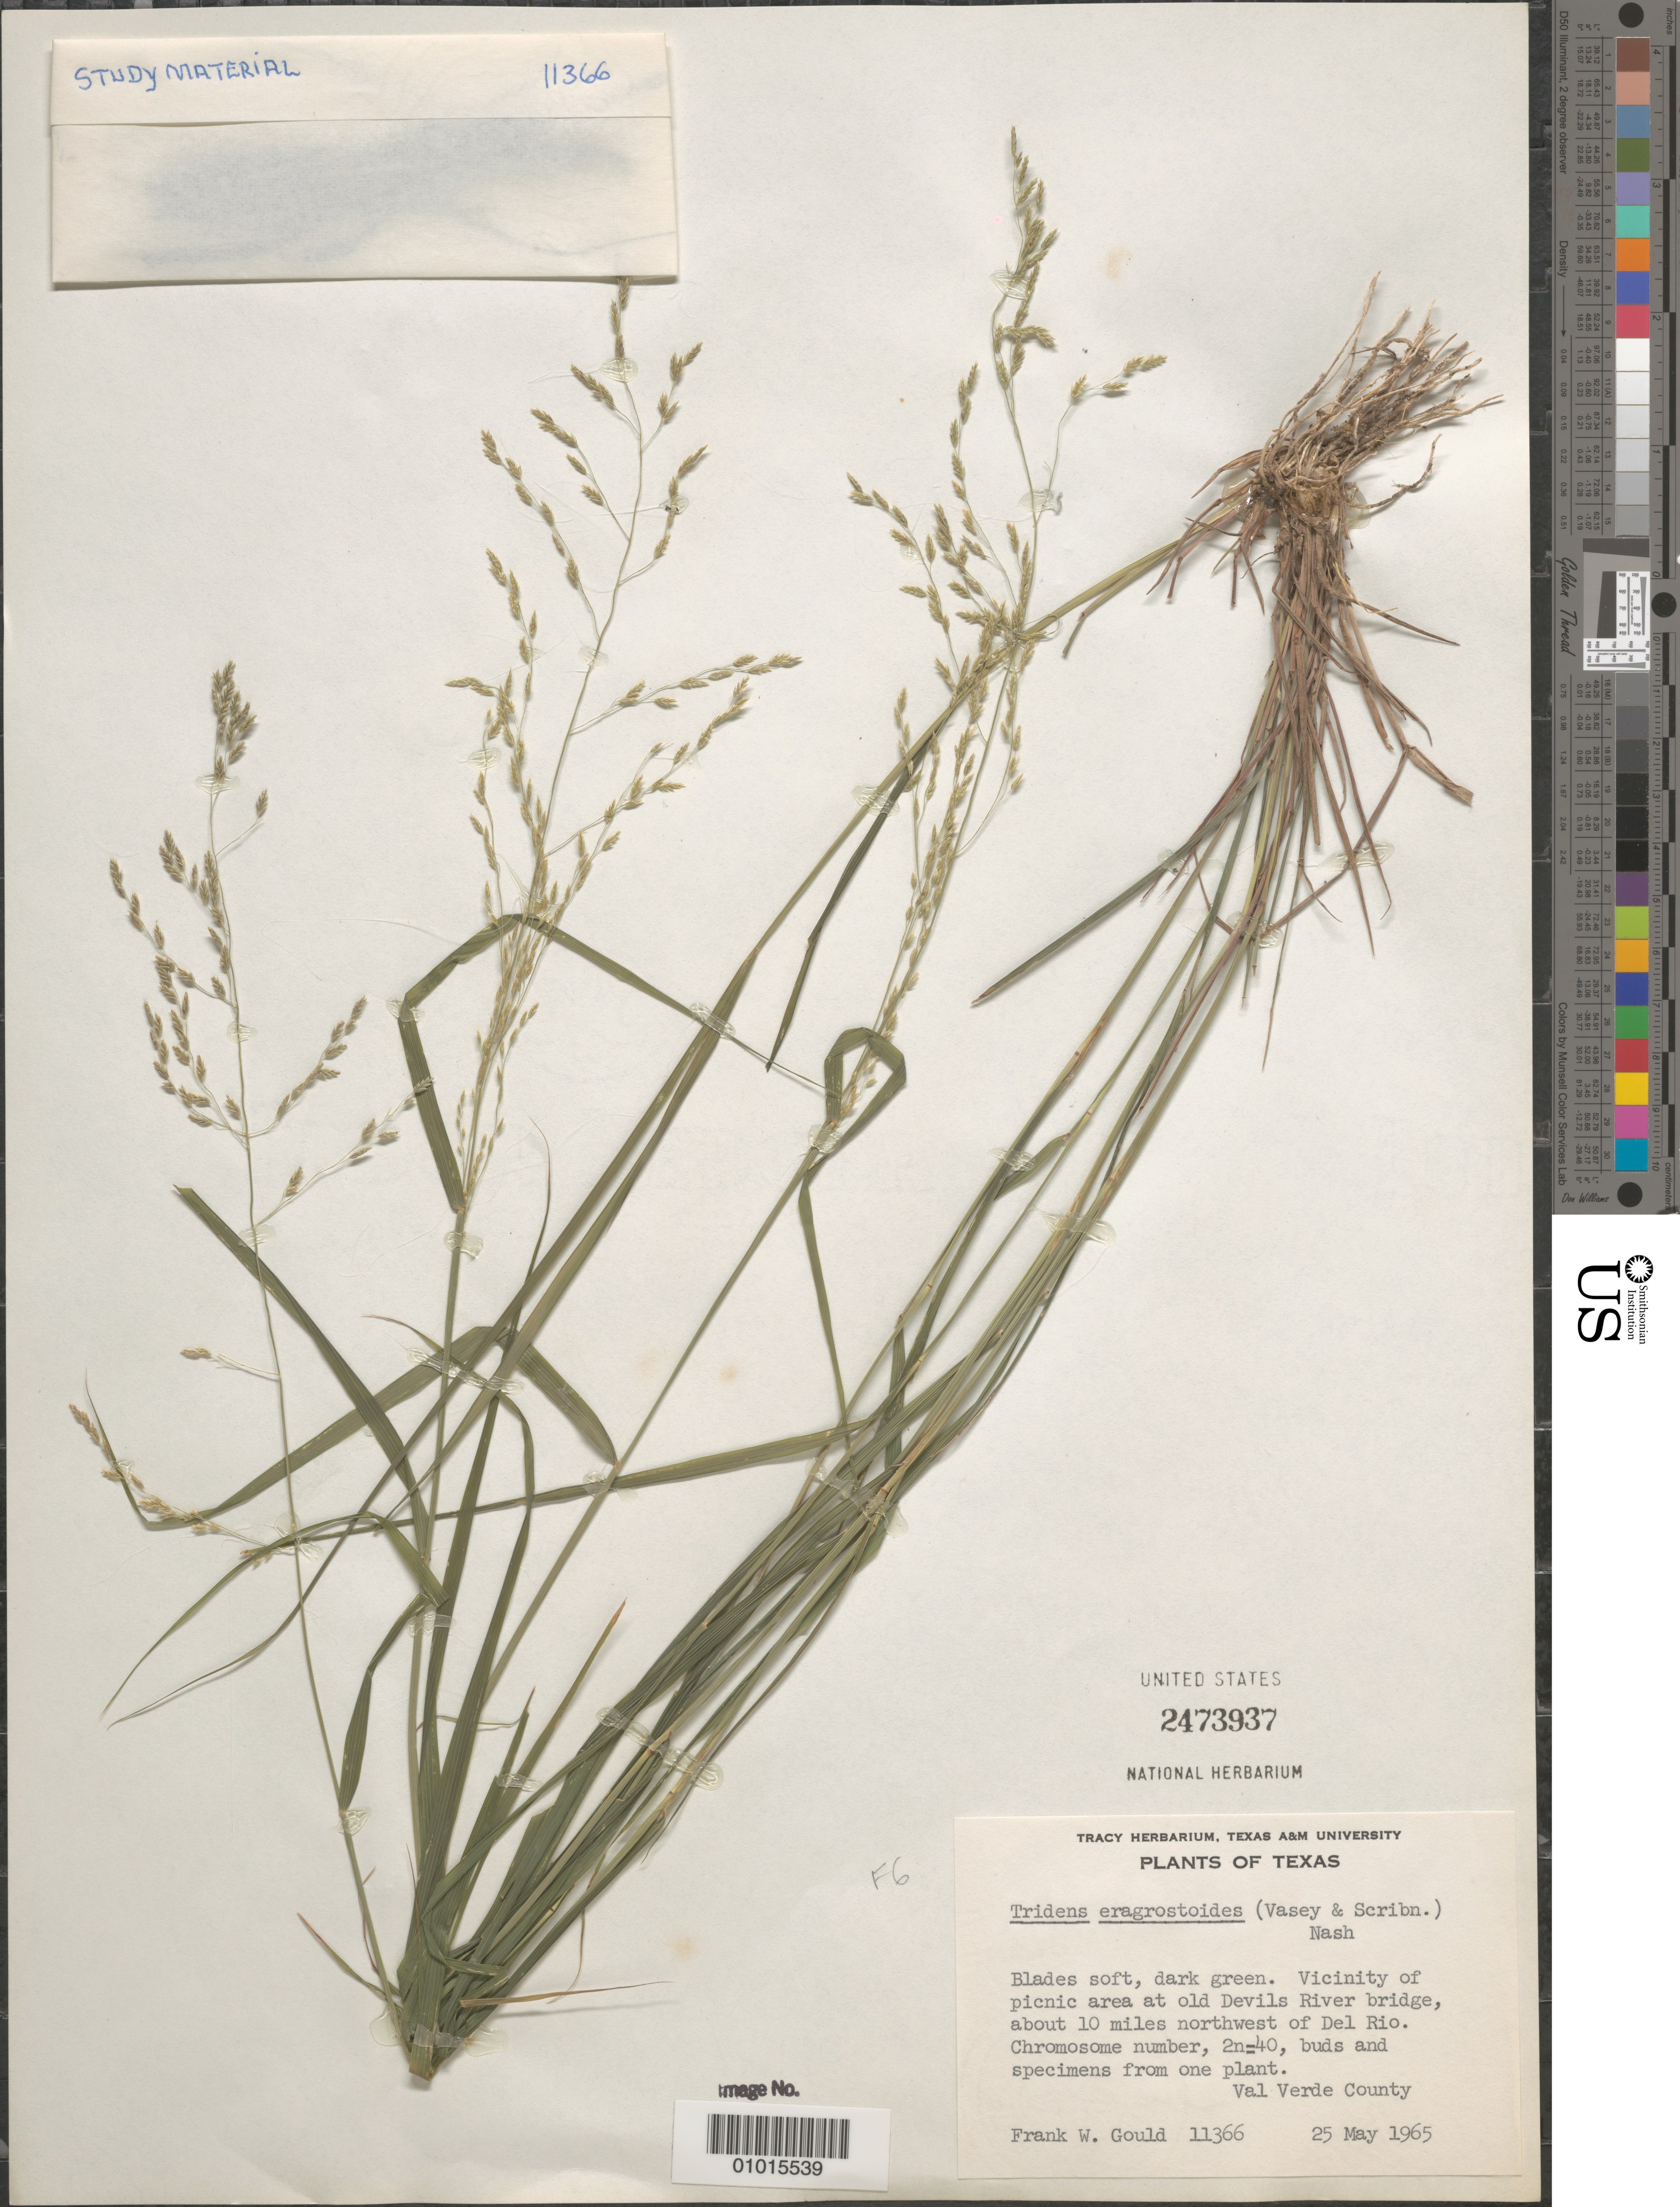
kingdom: Plantae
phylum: Tracheophyta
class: Liliopsida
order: Poales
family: Poaceae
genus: Tridens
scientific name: Tridens eragrostoides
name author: (Vasey & Scribn.) Nash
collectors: F. W. Gould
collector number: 11366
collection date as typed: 25 May 1965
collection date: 1965-05-25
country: United States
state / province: Texas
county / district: Val Verde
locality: Vicinity of picnic area at old Devils River Bridge, ~10 mi. NW of Del Rio.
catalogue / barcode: US 2473937